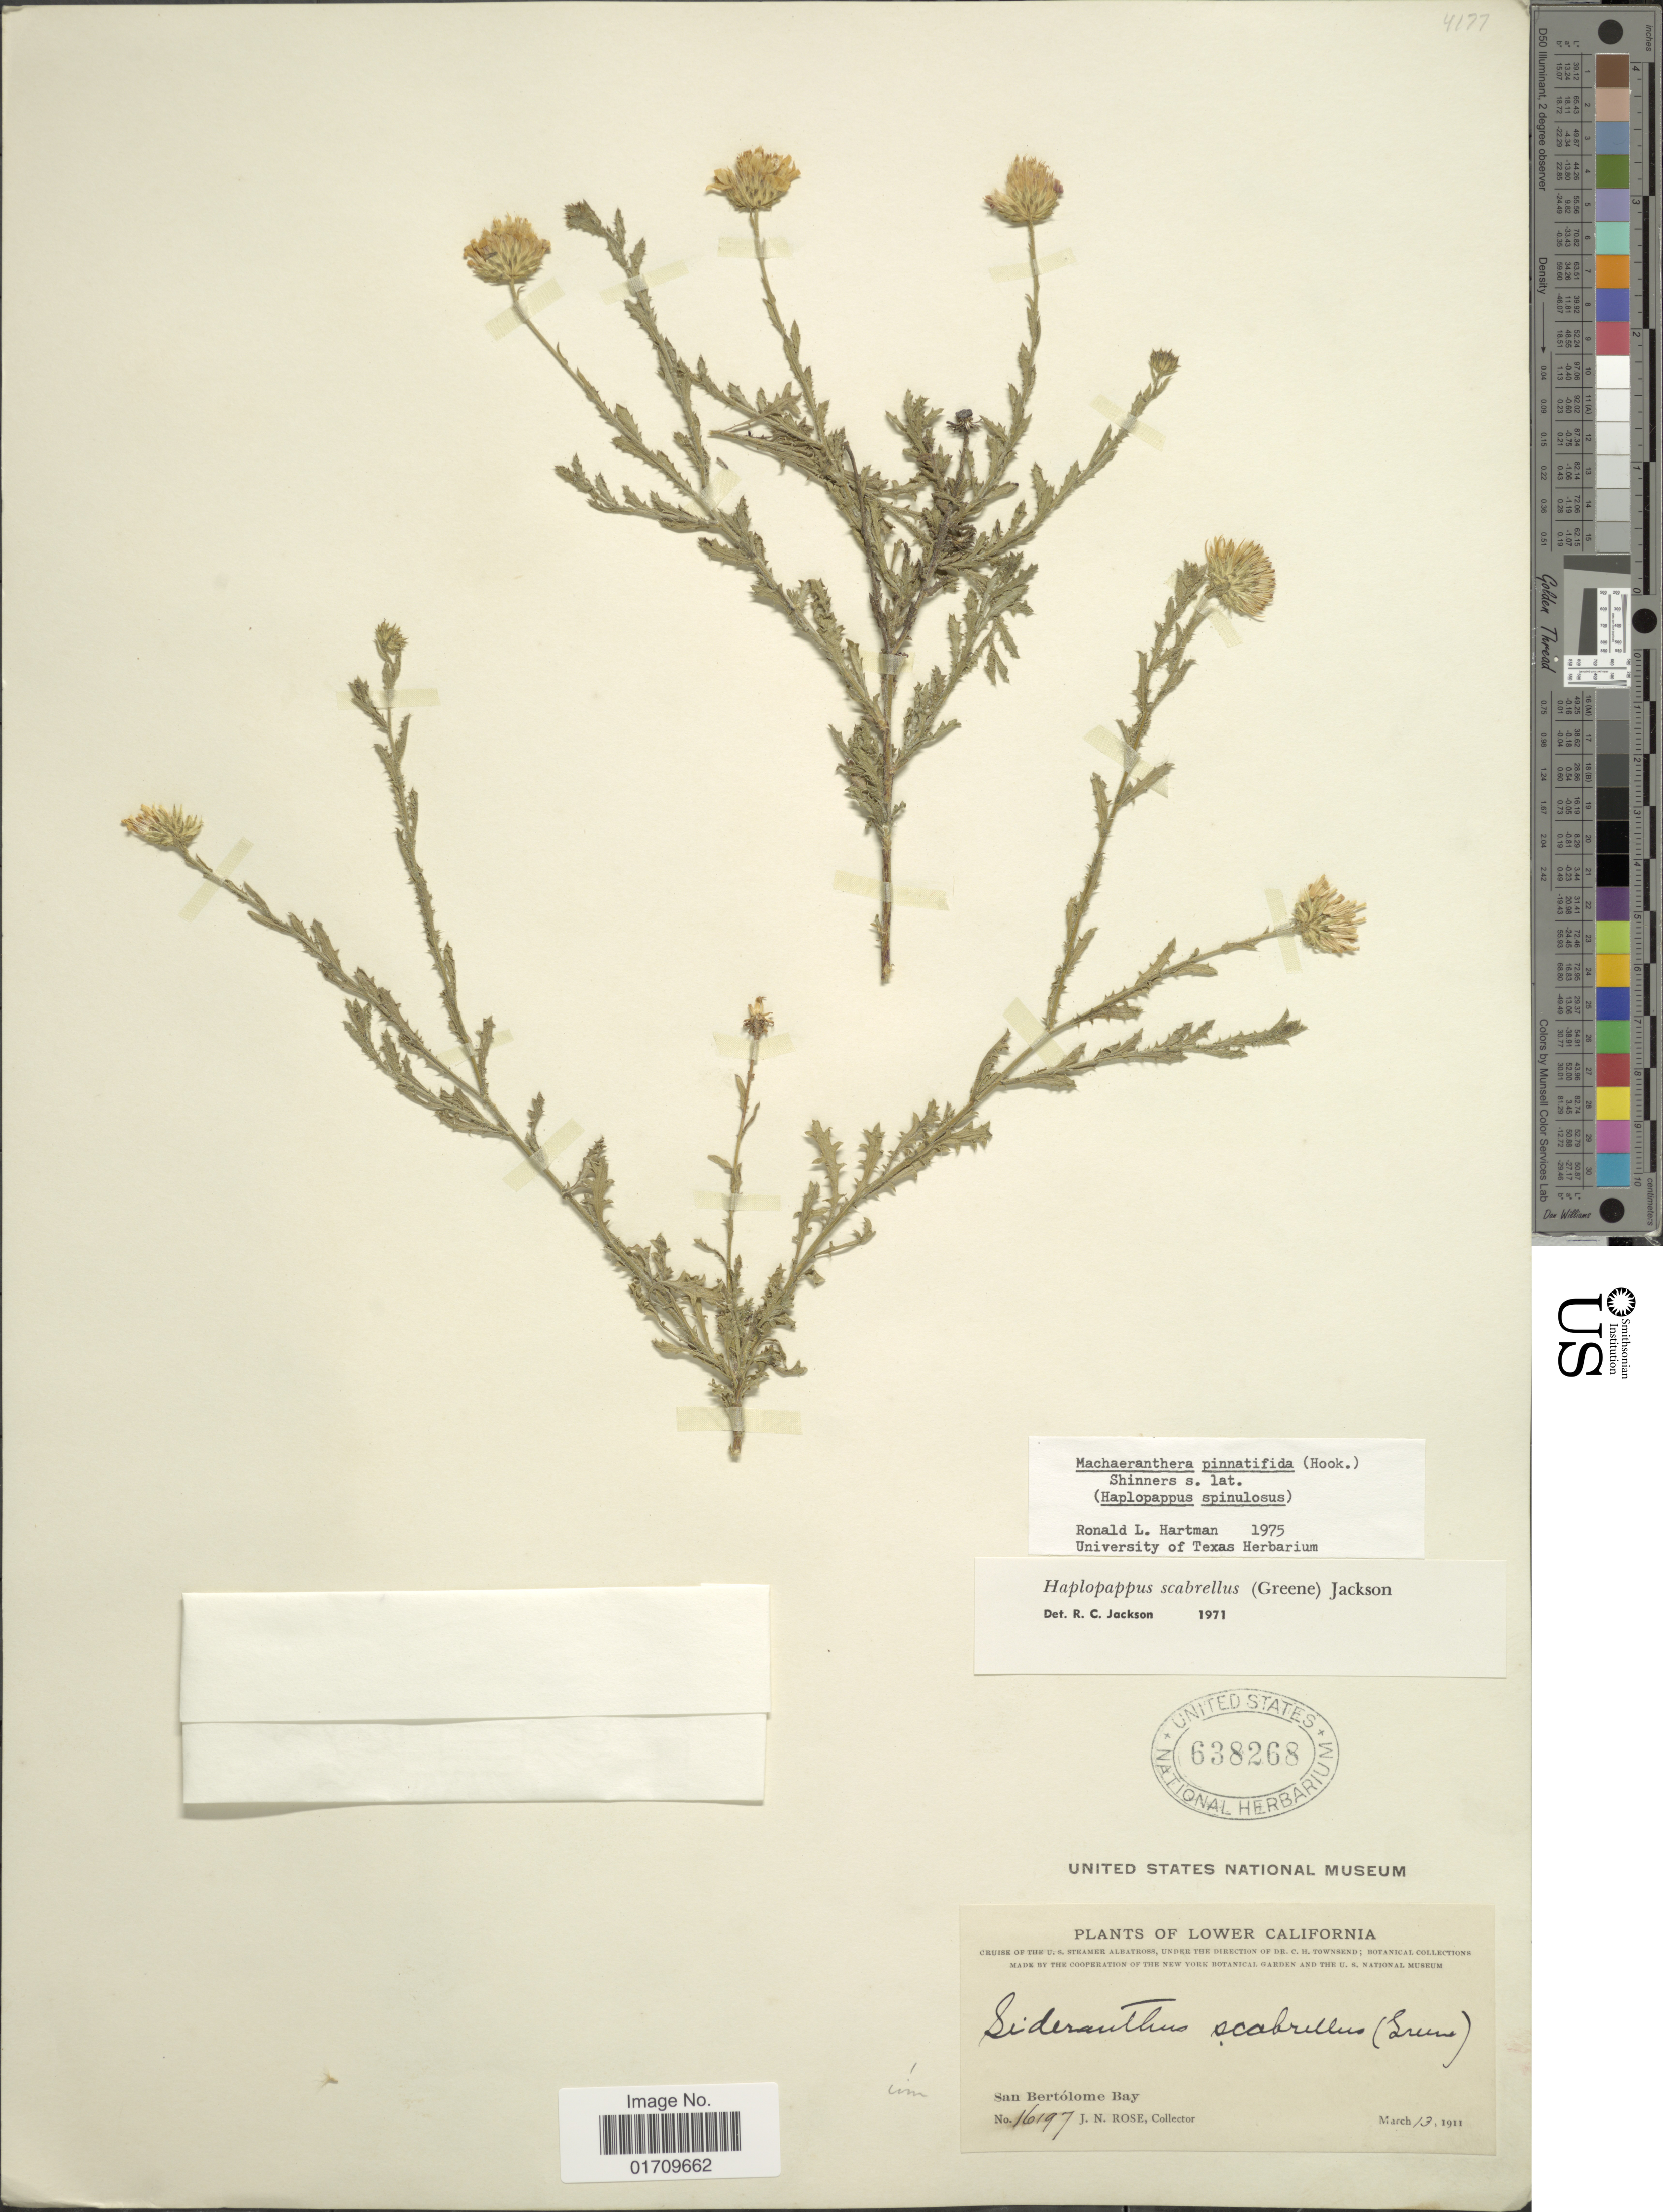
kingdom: Plantae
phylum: Tracheophyta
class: Magnoliopsida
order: Asterales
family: Asteraceae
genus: Machaeranthera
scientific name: Machaeranthera pinnatifida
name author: (Hook.) Shinners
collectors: J. N. Rose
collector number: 16197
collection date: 1911-03-13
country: Mexico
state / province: Baja California Sur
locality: Lower California, San Bertolome Bay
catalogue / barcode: US 638268